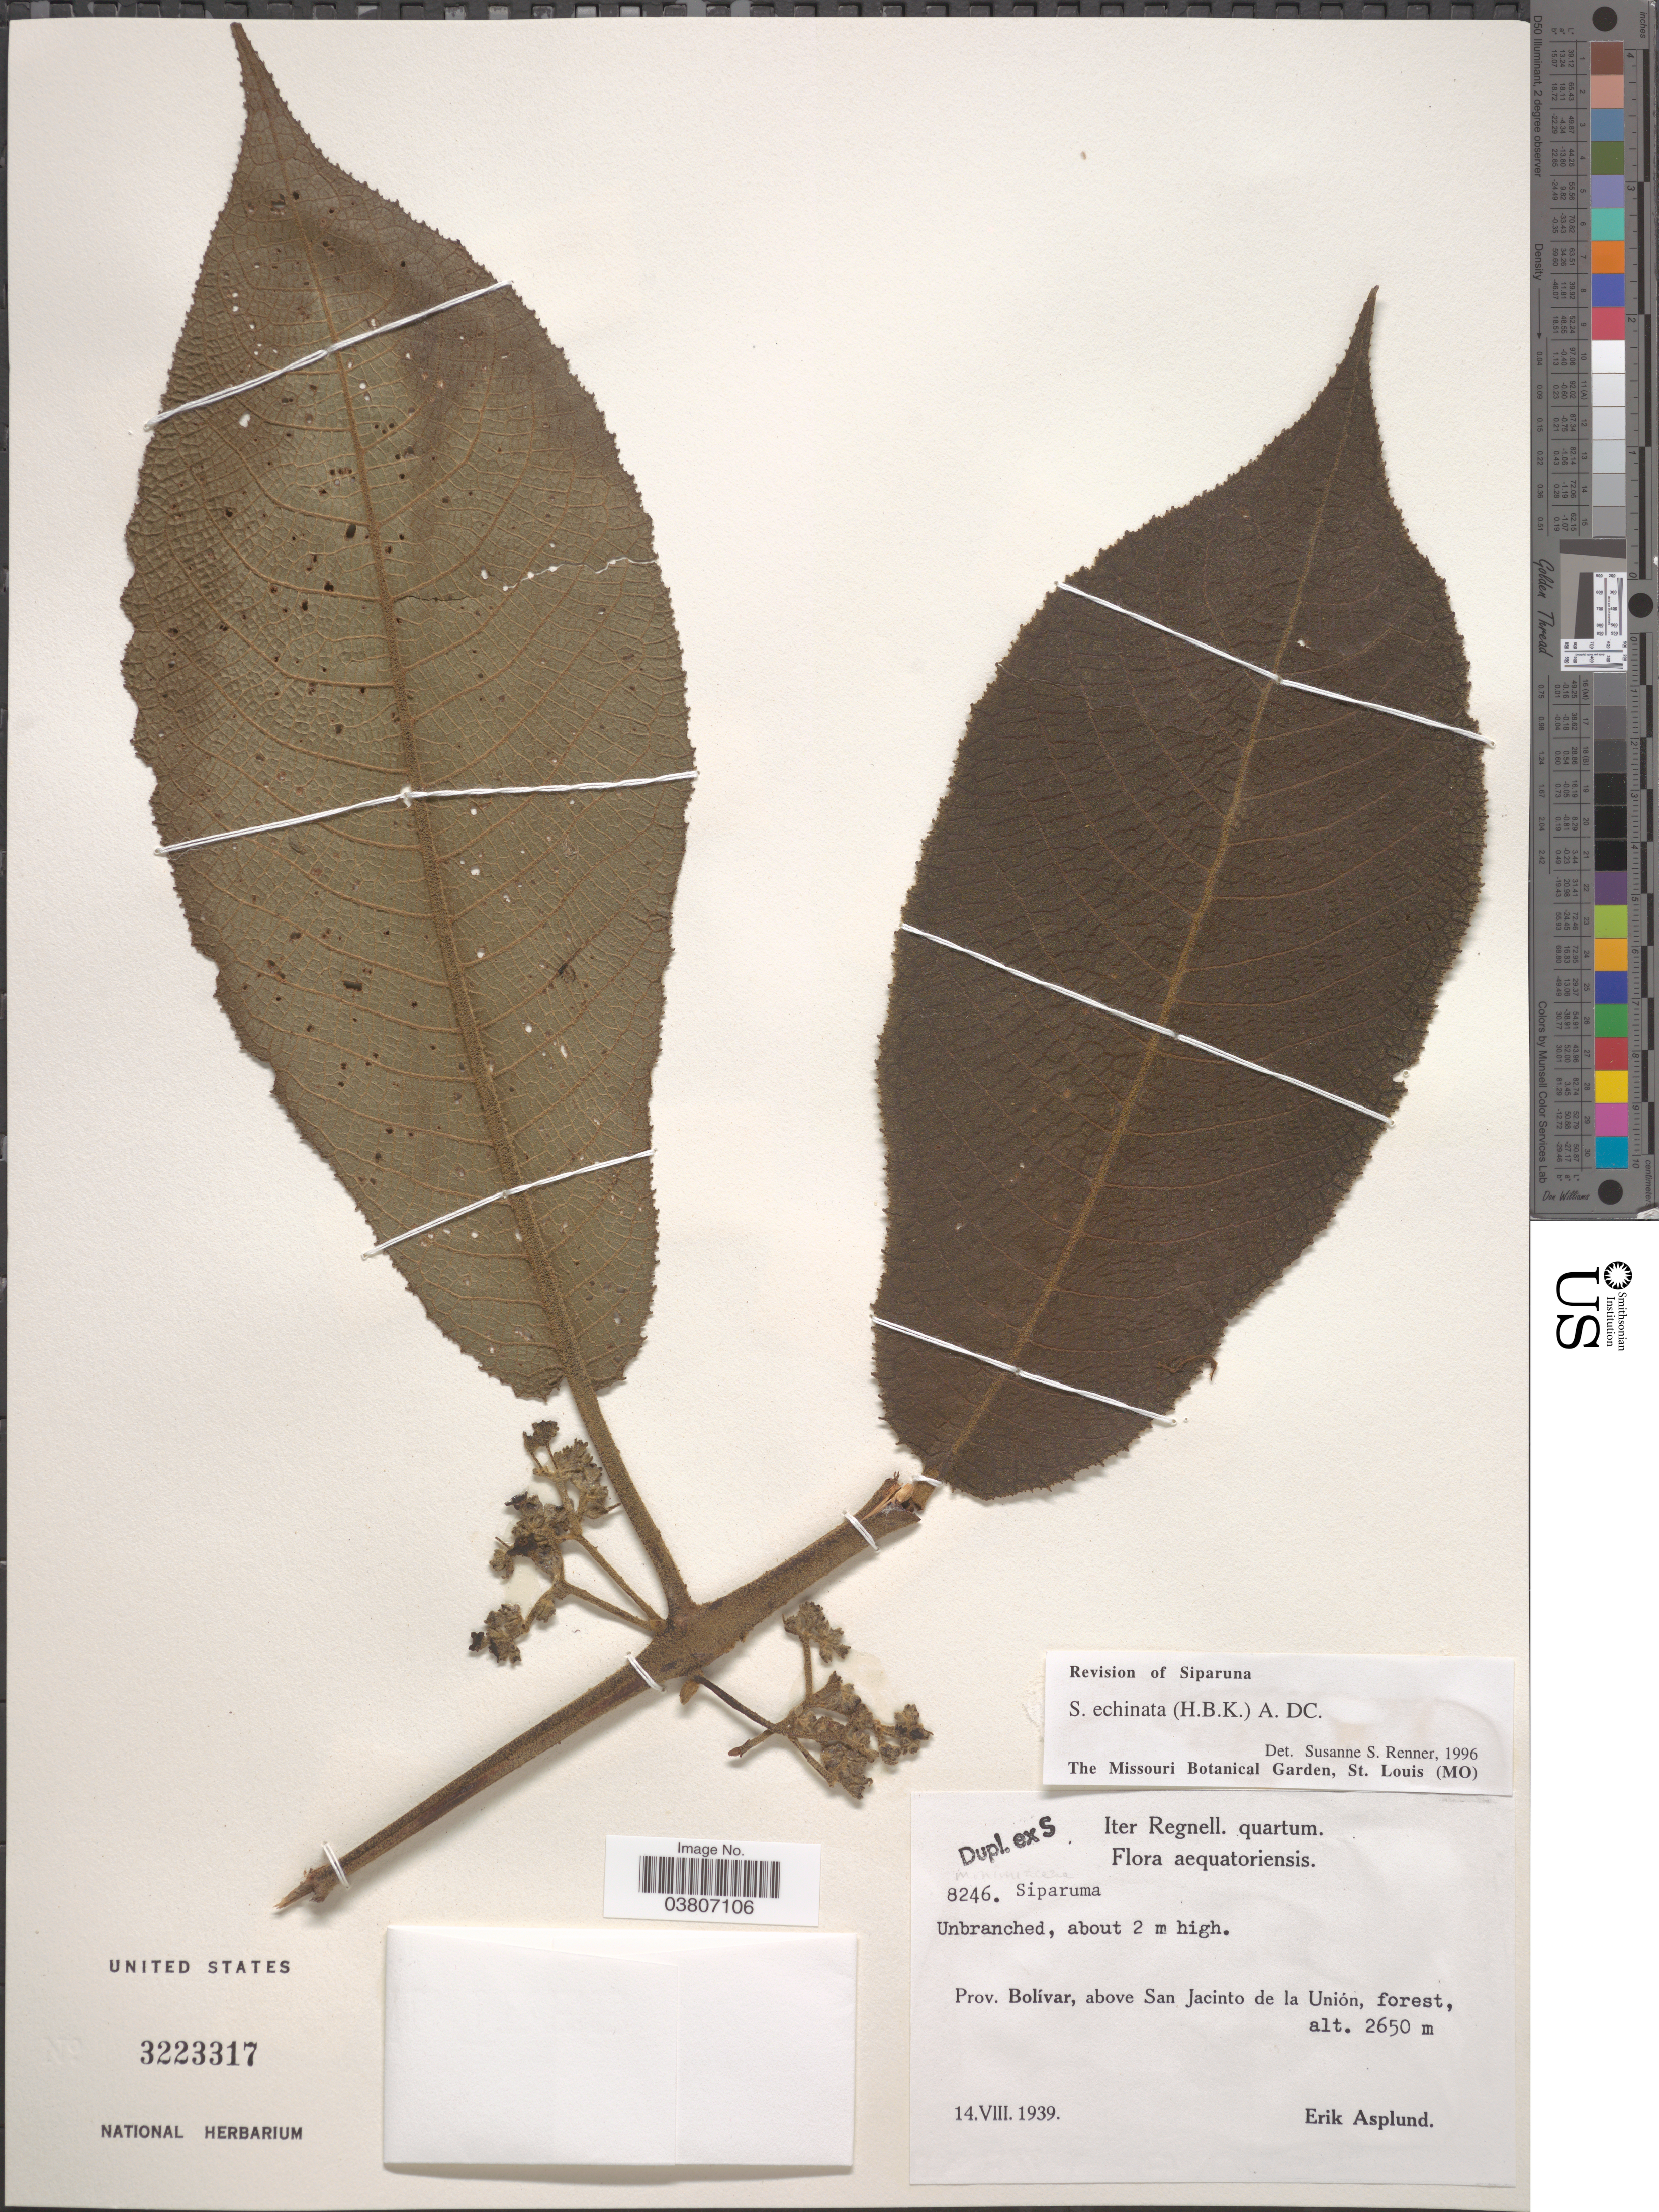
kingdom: Plantae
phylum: Tracheophyta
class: Magnoliopsida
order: Laurales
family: Siparunaceae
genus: Siparuna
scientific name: Siparuna echinata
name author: (Kunth) A. DC.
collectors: E. Asplund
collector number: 8246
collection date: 1939-08-14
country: Ecuador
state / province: Bolívar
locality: Above San Jacinto de la Unión.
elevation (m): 2650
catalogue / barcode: US 3223317